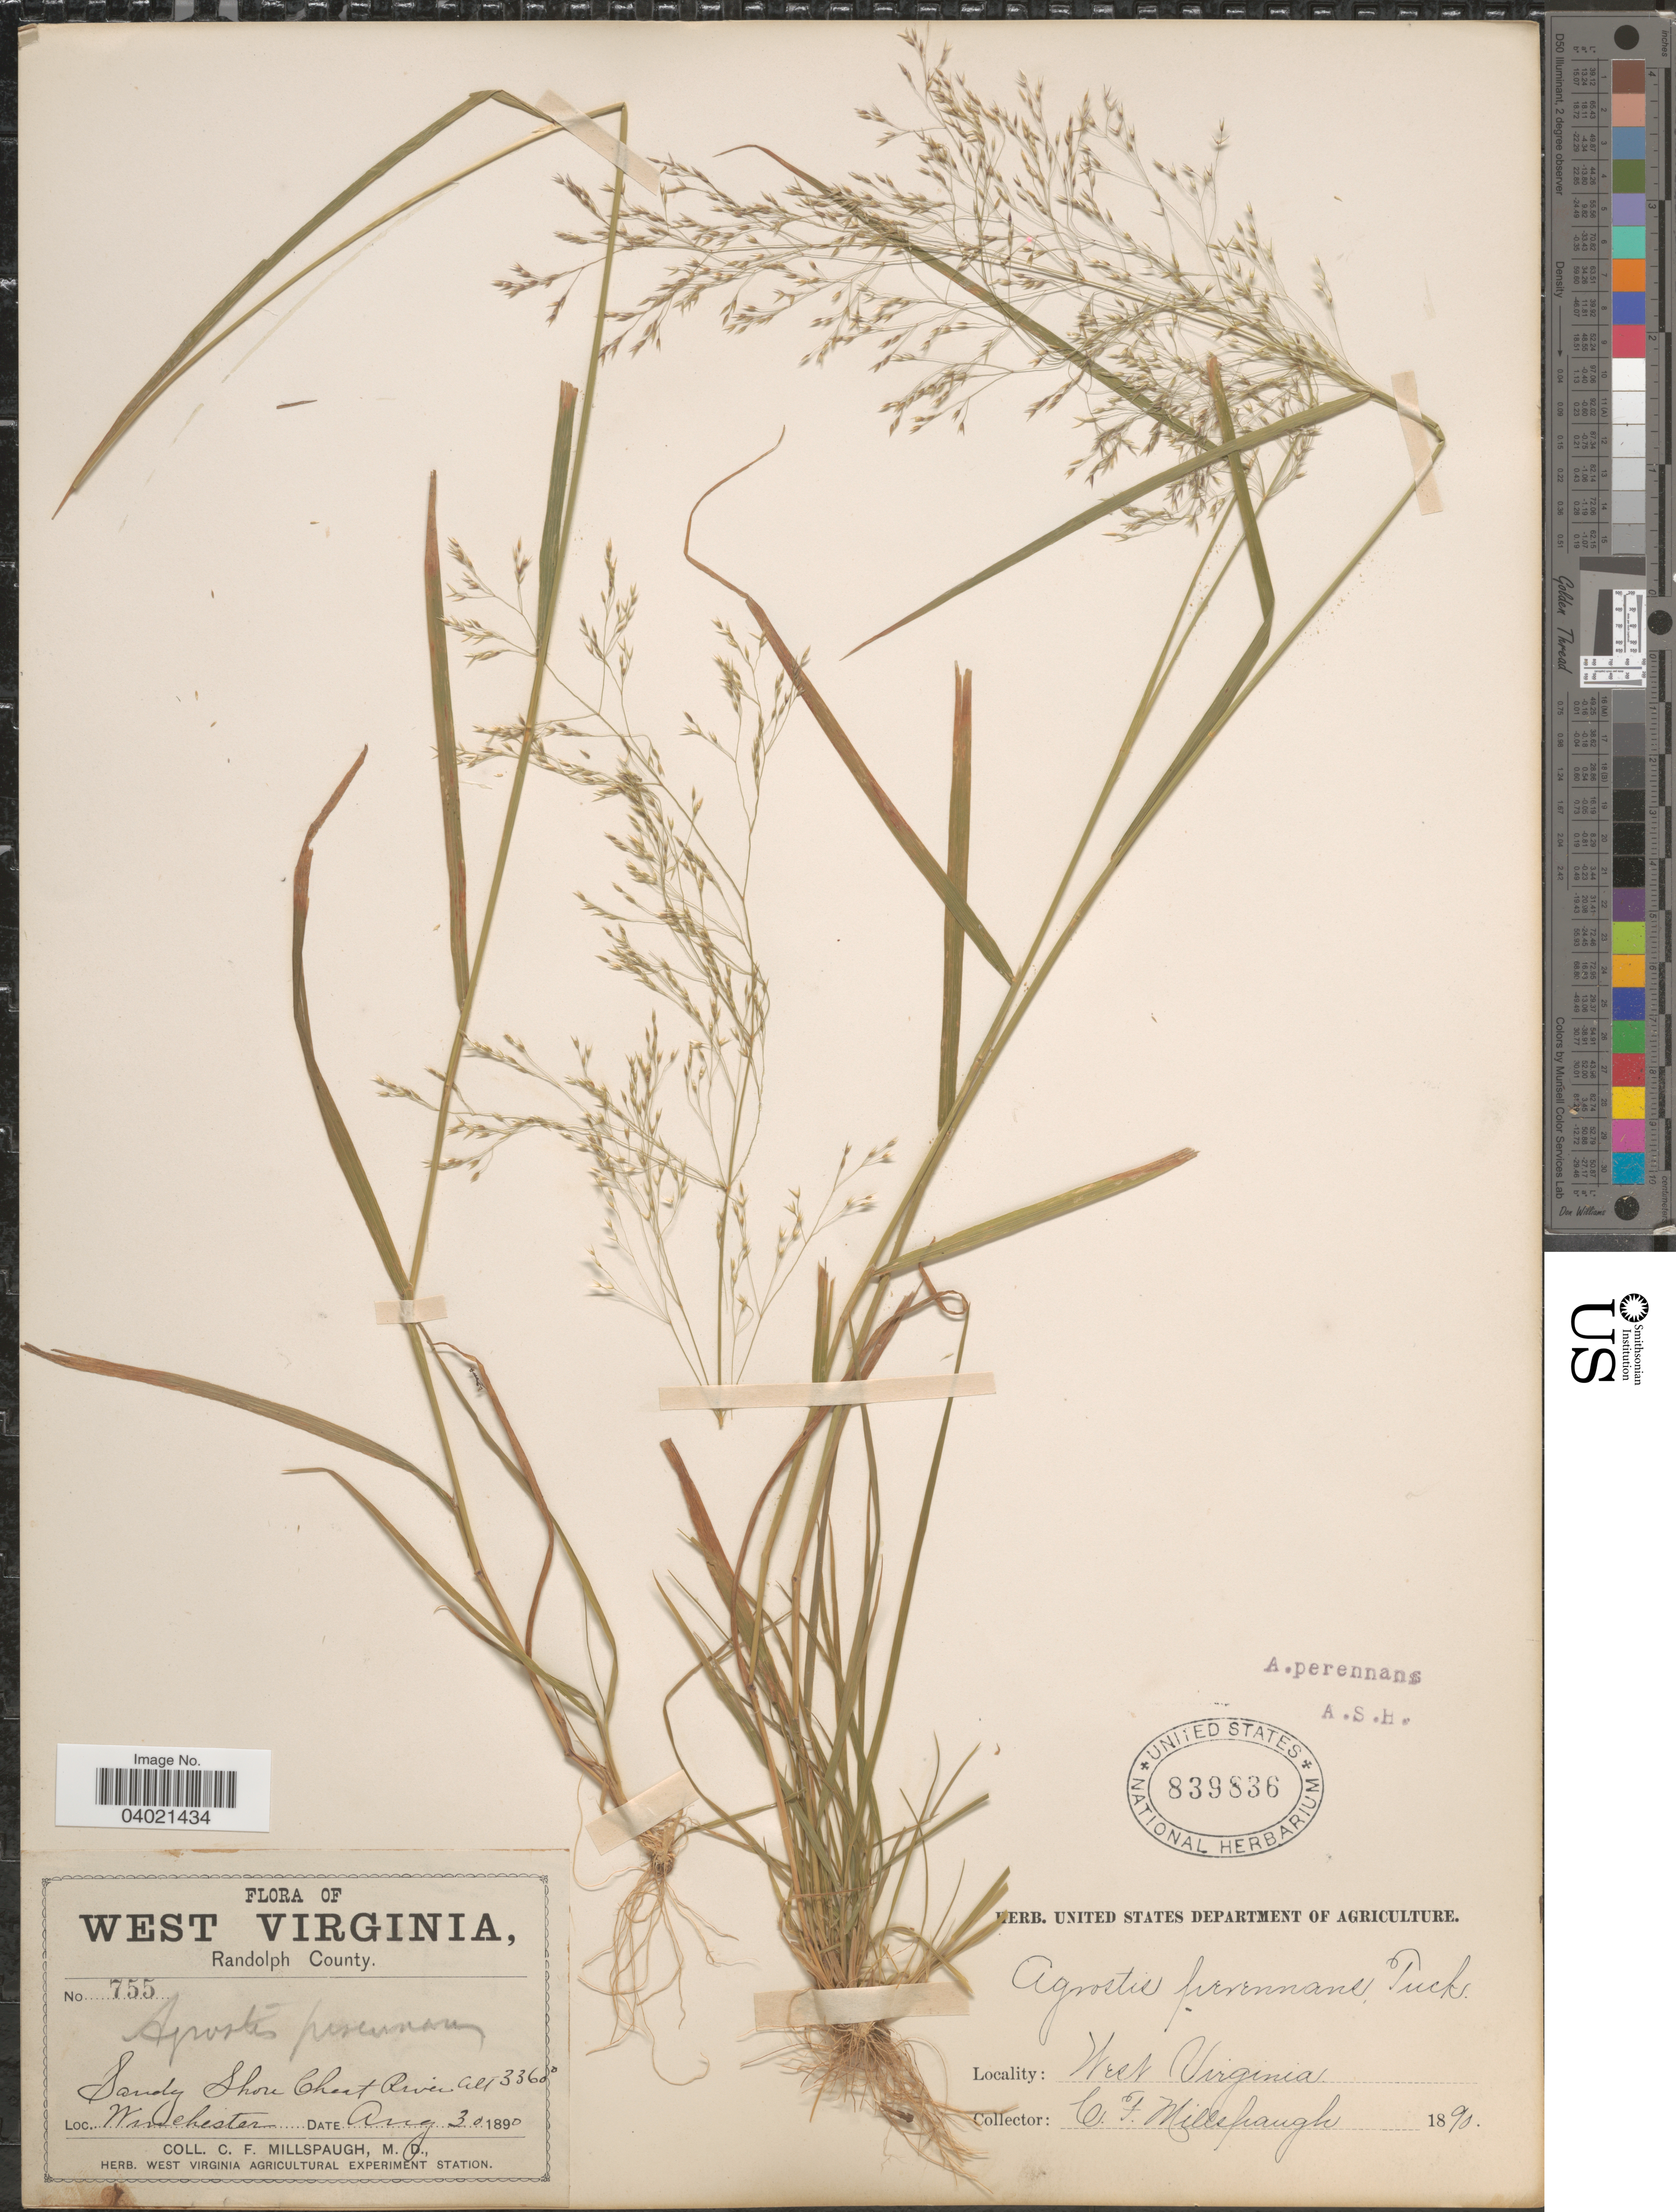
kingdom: Plantae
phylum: Tracheophyta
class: Liliopsida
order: Poales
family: Poaceae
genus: Agrostis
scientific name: Agrostis perennans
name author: (Walter) Tuck.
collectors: C. F. Millspaugh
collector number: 755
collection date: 1890-08-30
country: United States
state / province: West Virginia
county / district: Randolph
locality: Randolph County. Sandy Shore Cheat River. Winchester.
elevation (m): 1024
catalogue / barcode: US 839836